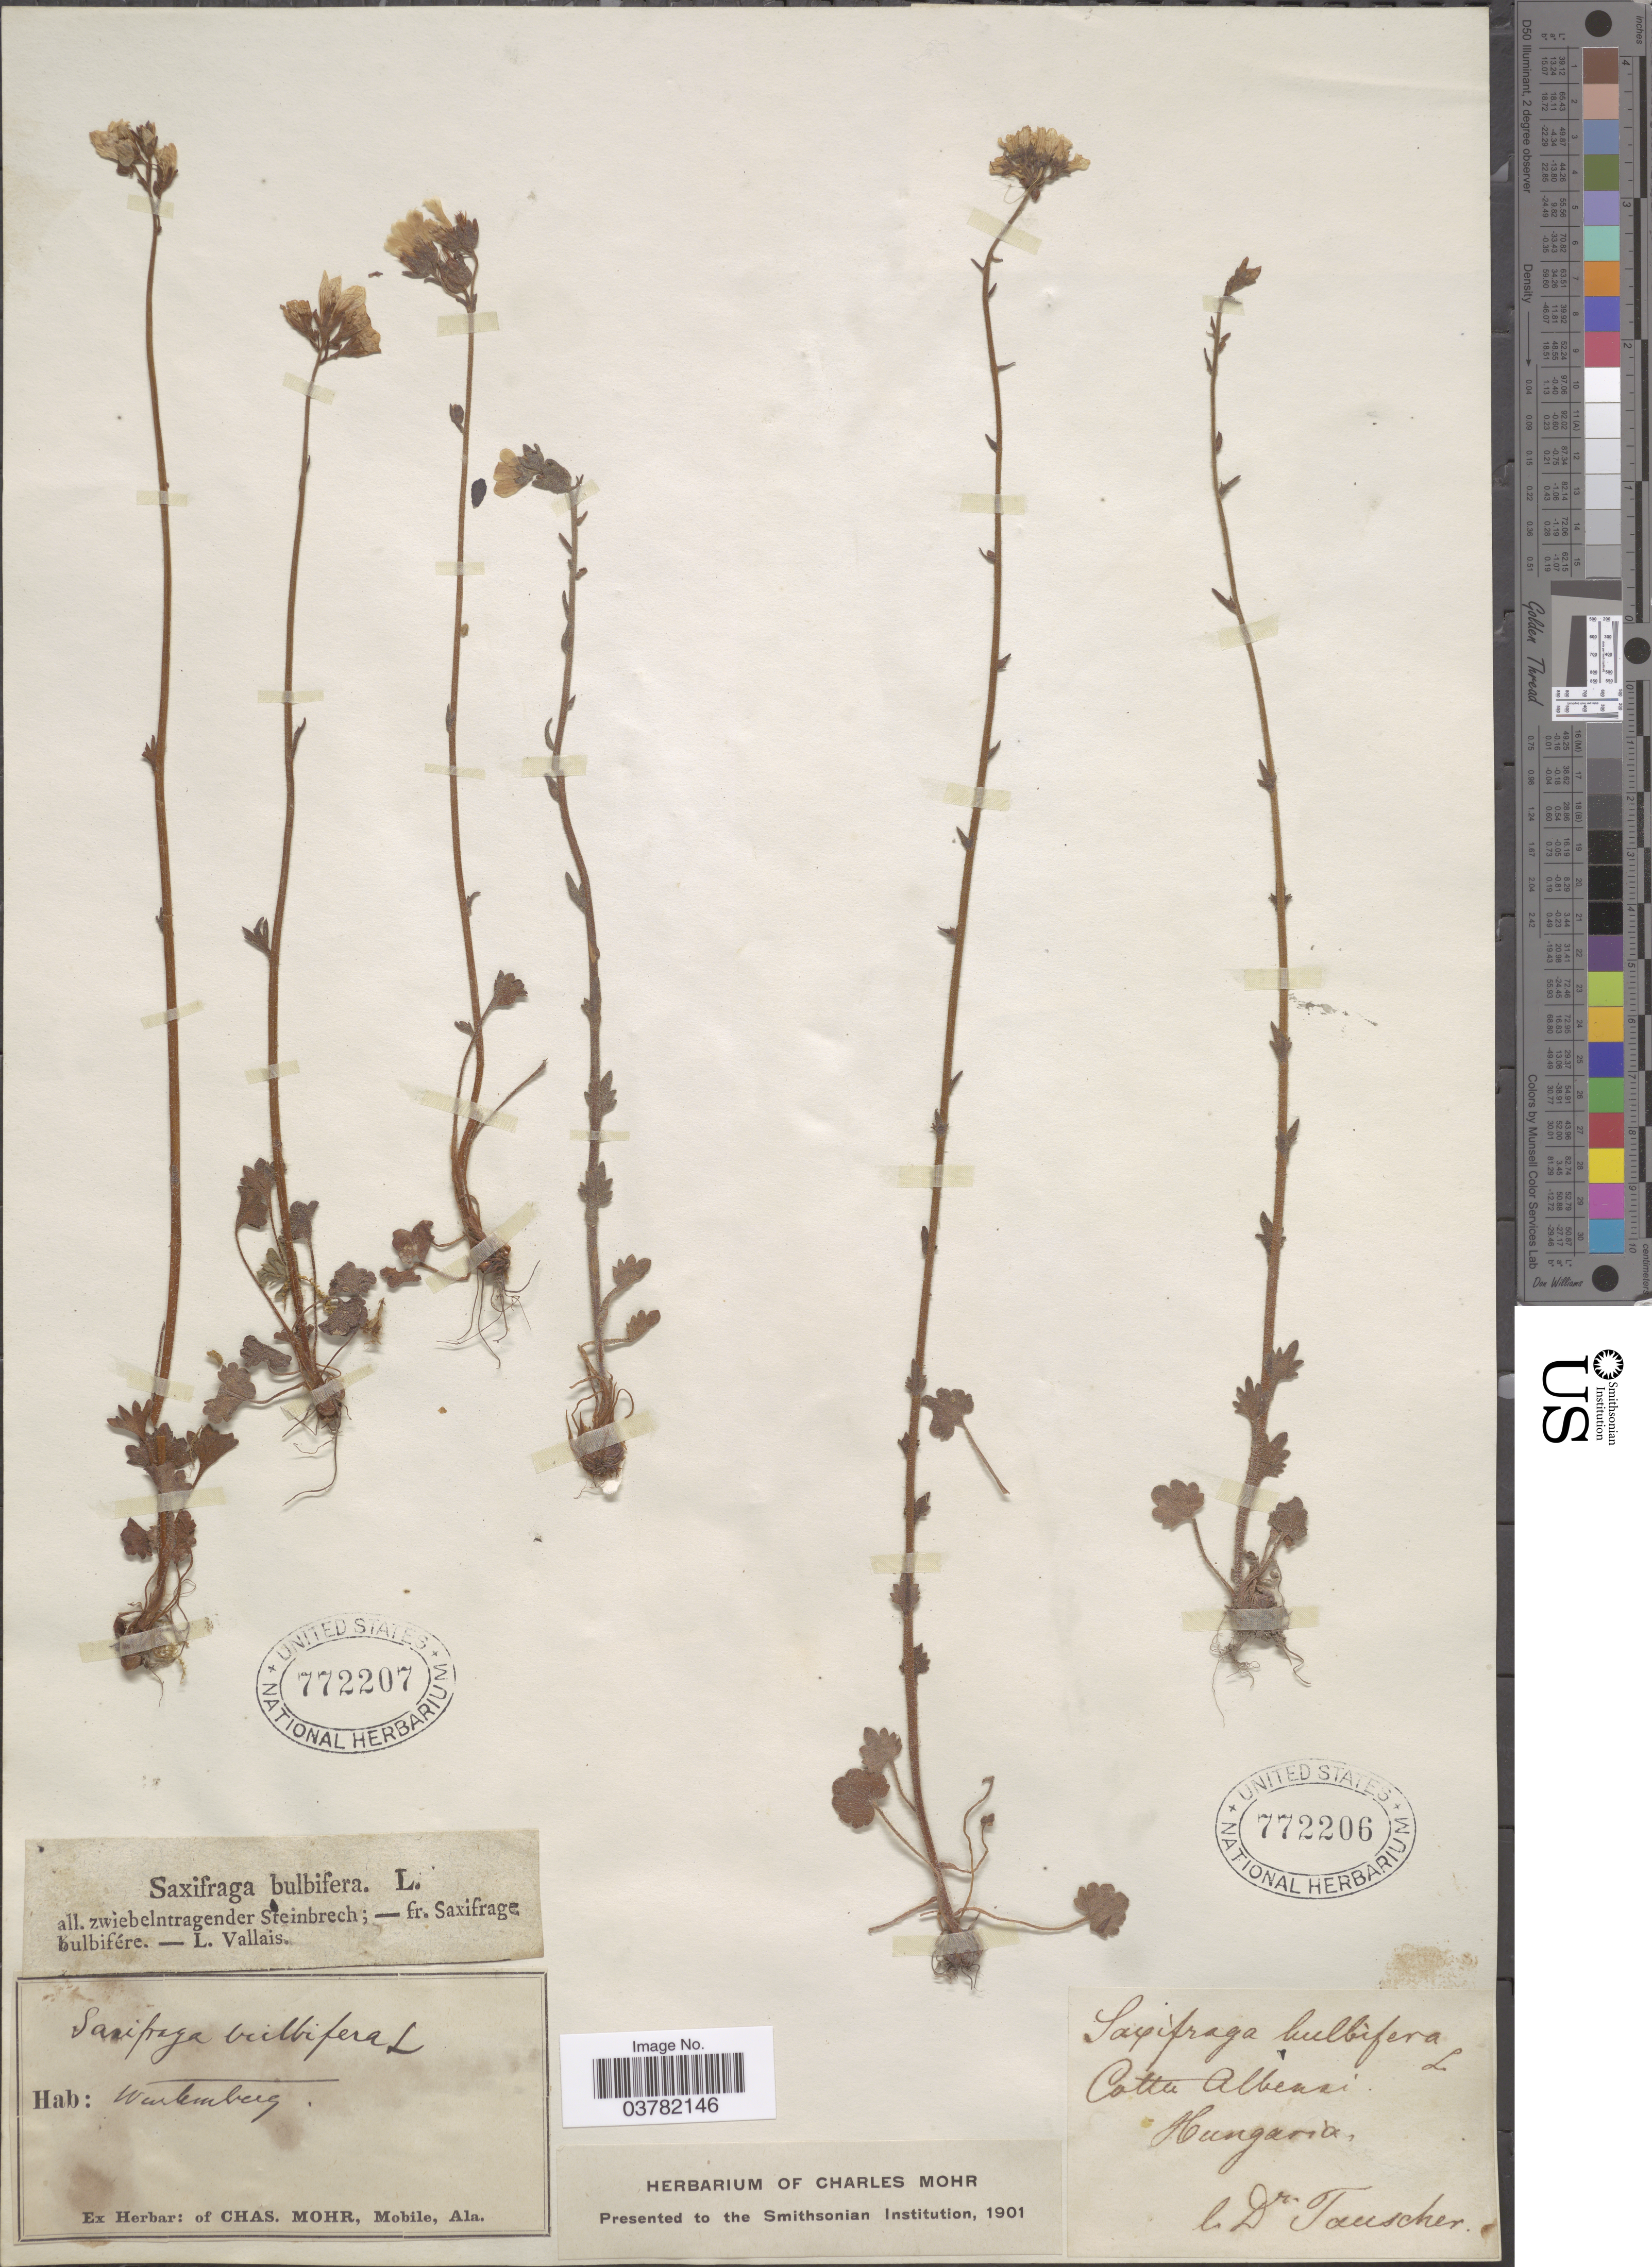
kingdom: Plantae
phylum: Tracheophyta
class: Magnoliopsida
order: Saxifragales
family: Saxifragaceae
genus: Saxifraga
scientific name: Saxifraga bulbifera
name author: L.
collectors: Tauscher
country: Hungary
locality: Hungaria.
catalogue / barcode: US 772206-2